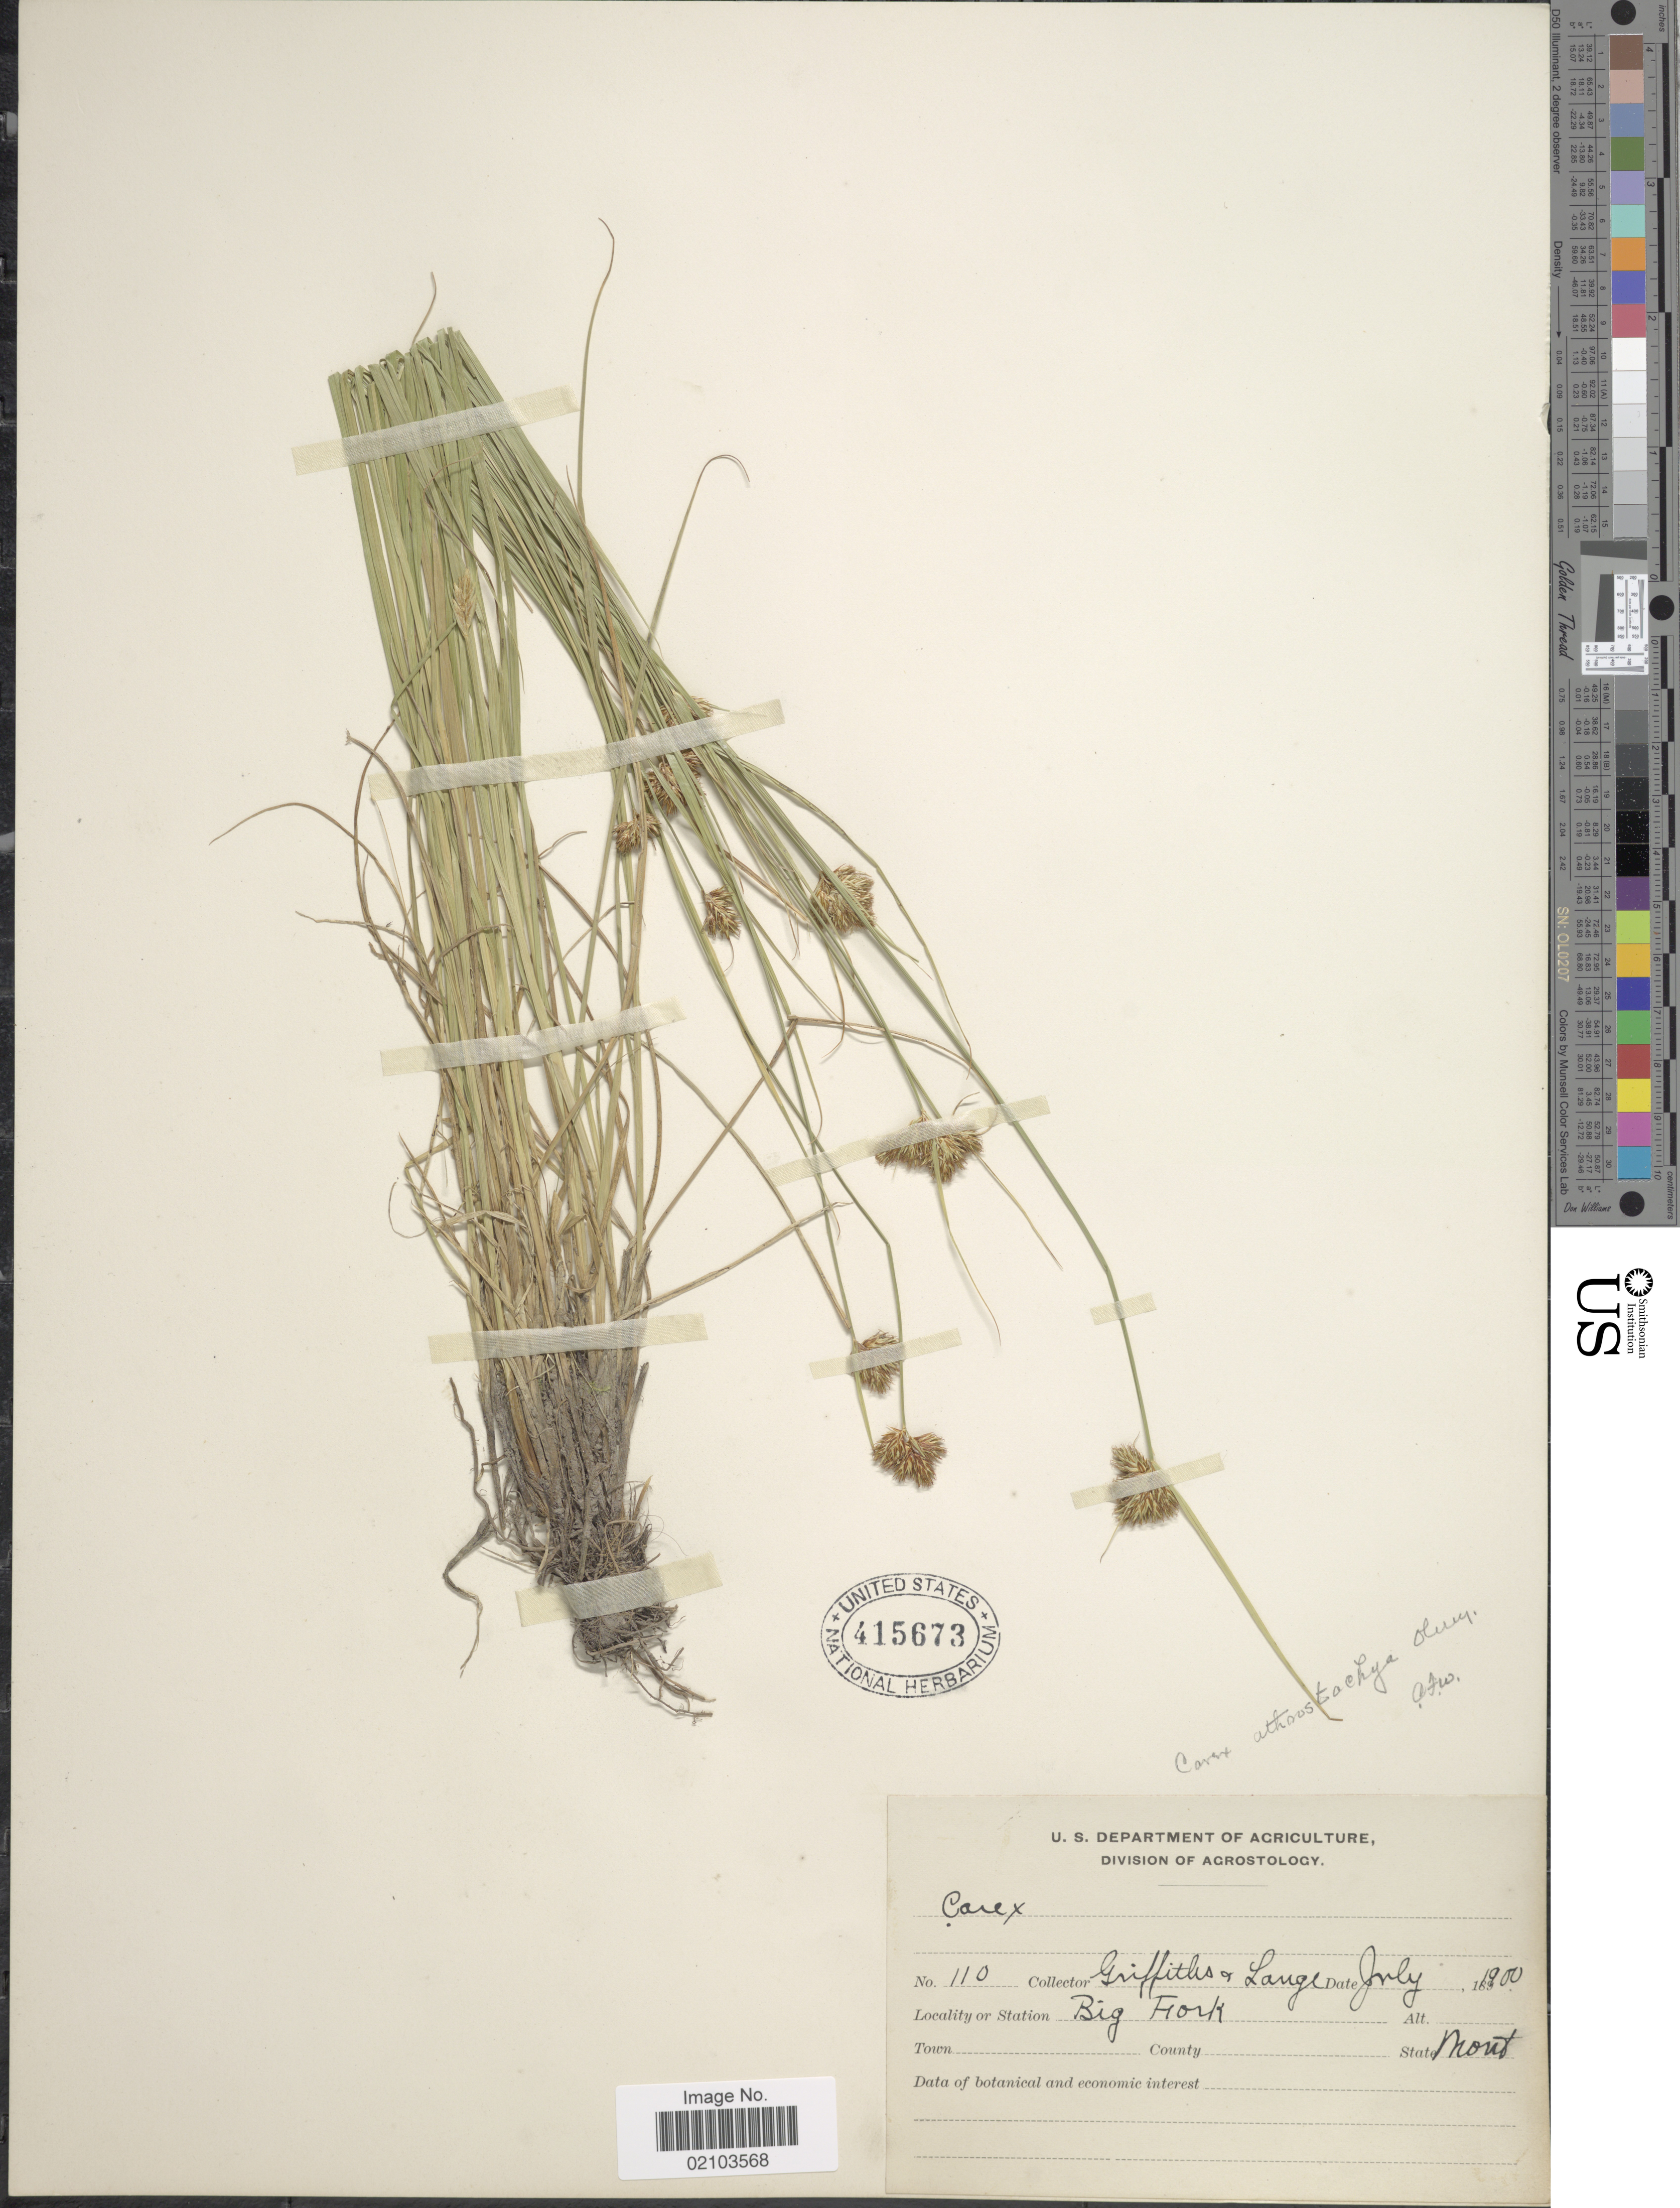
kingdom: Plantae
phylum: Tracheophyta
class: Liliopsida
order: Poales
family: Cyperaceae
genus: Carex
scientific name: Carex athrostachya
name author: Olney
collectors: -- Griffiths & -- Lange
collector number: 110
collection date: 1900-07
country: United States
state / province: Montana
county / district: Flathead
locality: Big Fork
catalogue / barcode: US 415673